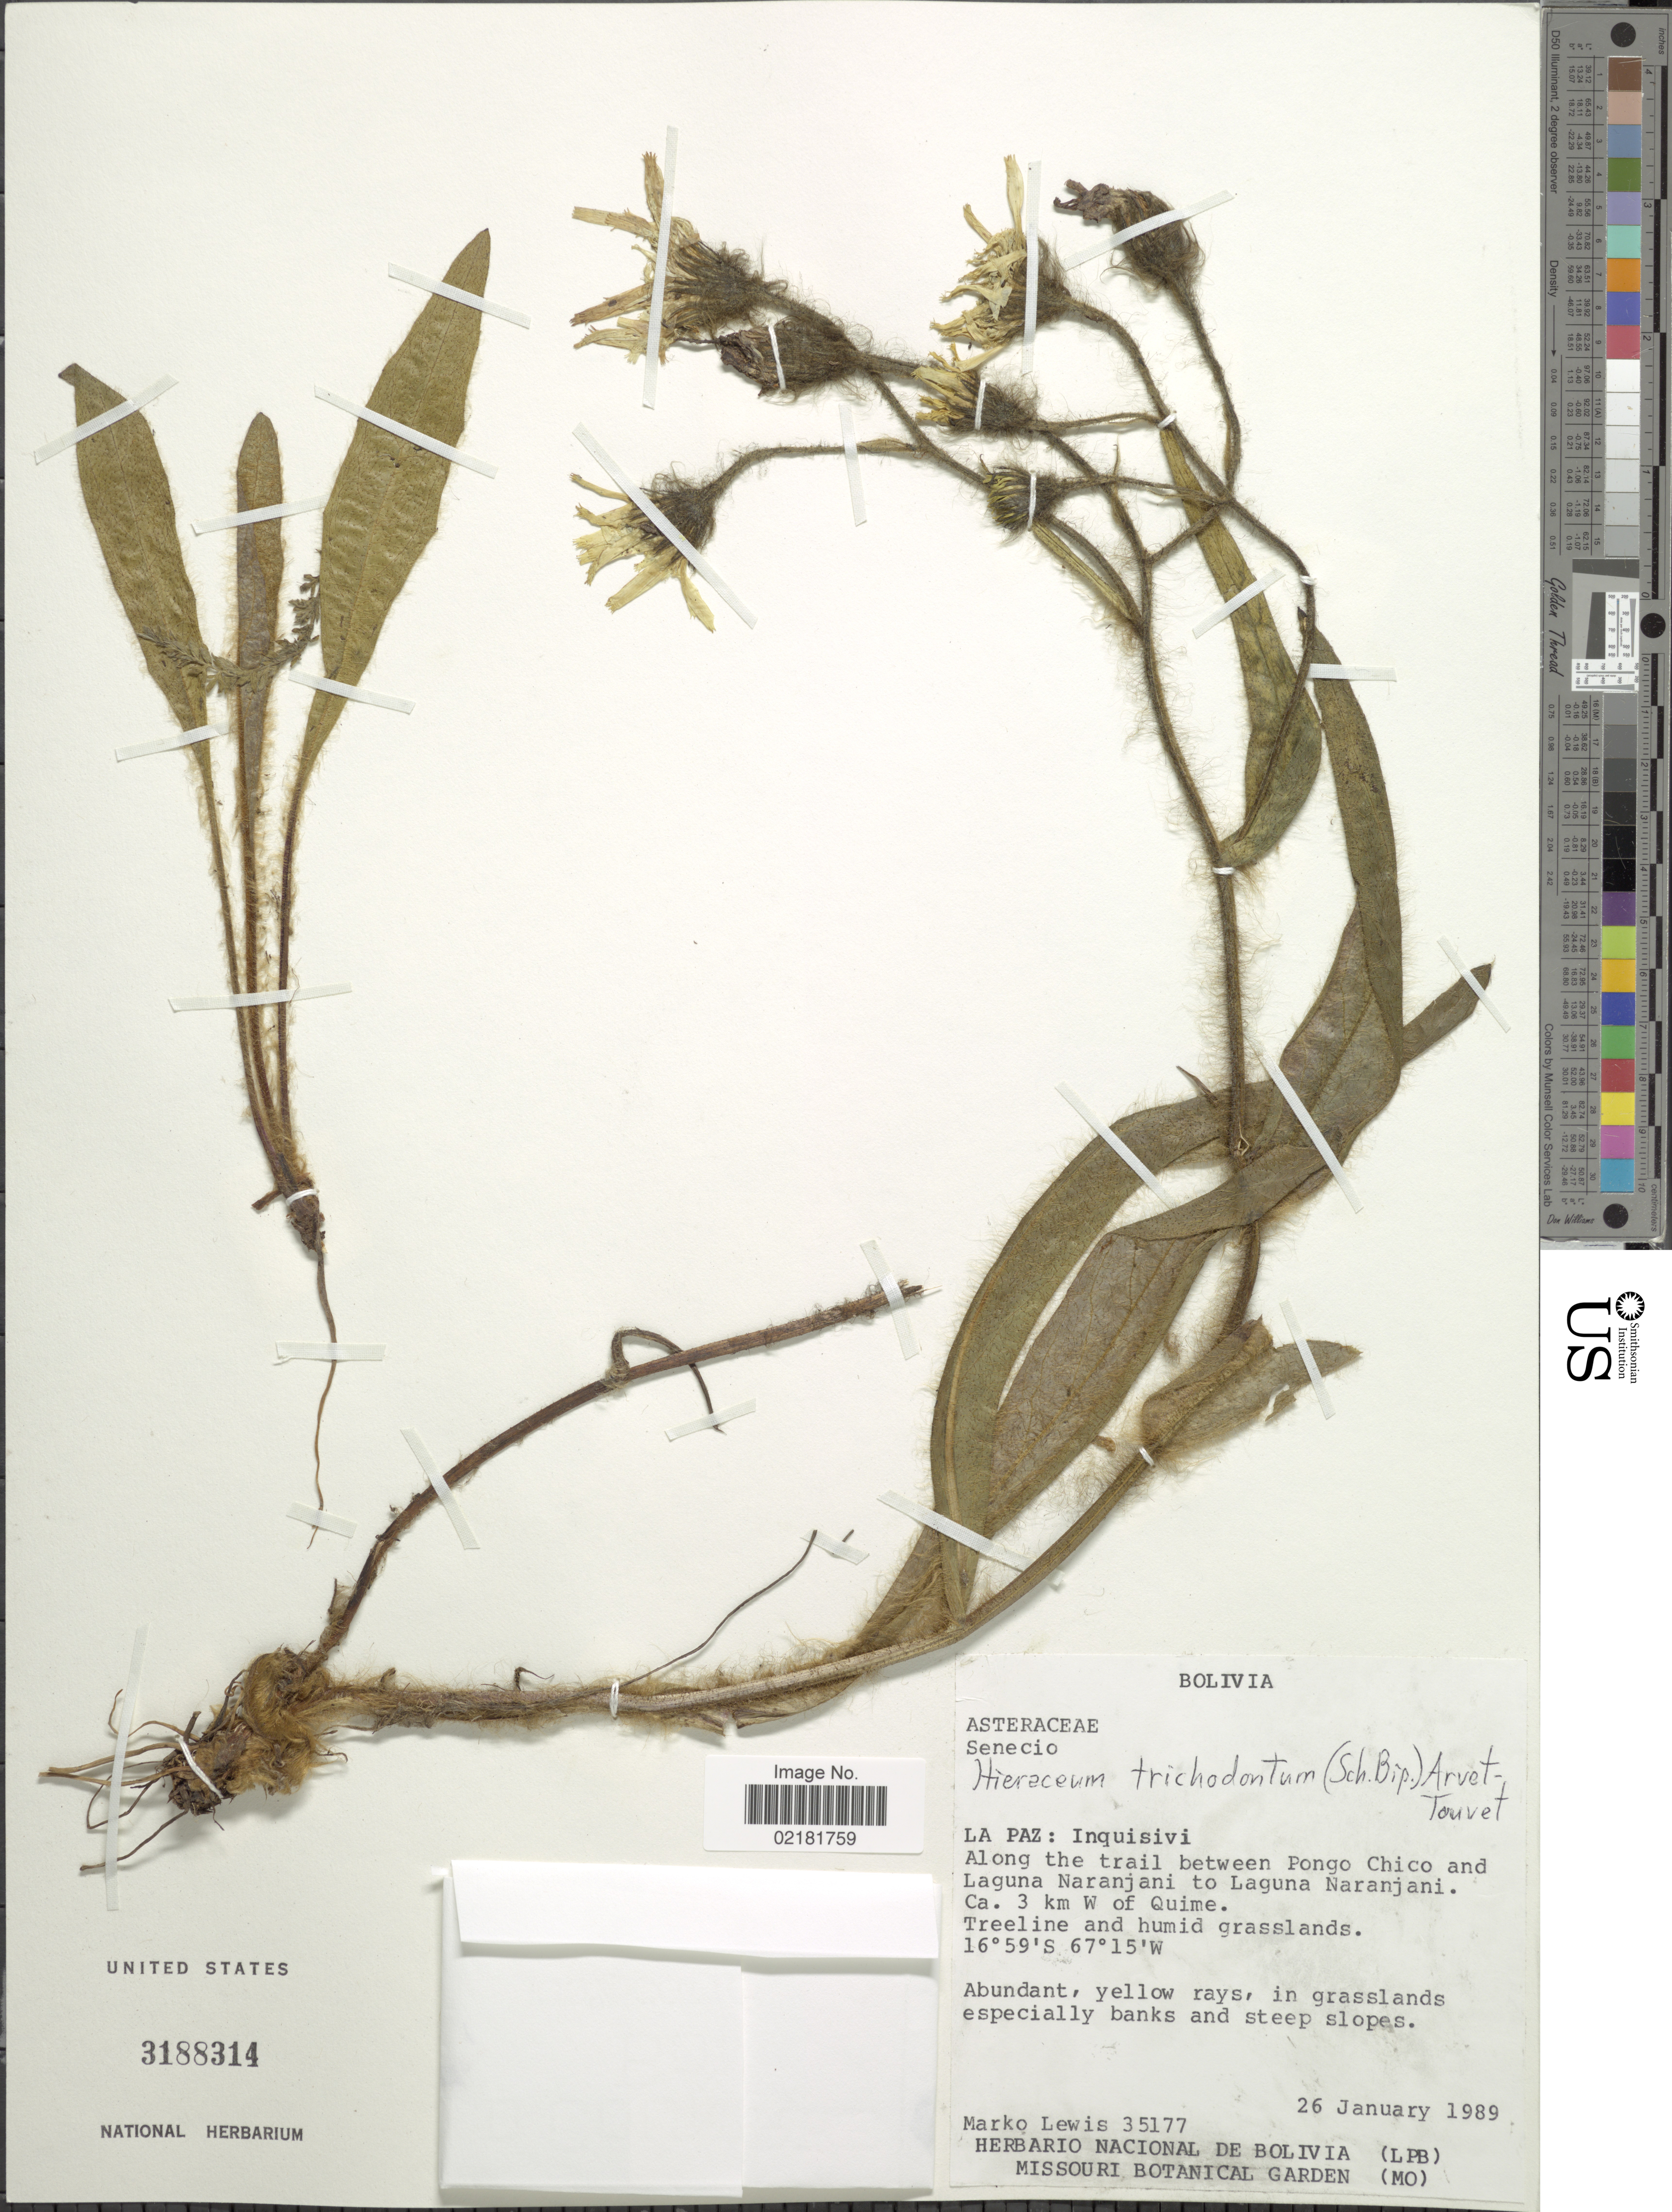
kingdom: Plantae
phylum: Tracheophyta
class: Magnoliopsida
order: Asterales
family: Asteraceae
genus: Hieracium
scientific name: Hieracium trichodontum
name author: (Sch. Bip.) Arvet-Touvet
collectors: M. A. Lewis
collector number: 35177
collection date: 1989-01-26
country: Bolivia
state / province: La Paz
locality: Inquisivi, along the trail between Pongo Chico and Laguna Naranjani to Laguna Naranjani, ca. 3 km W of Quime.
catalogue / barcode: US 3188314